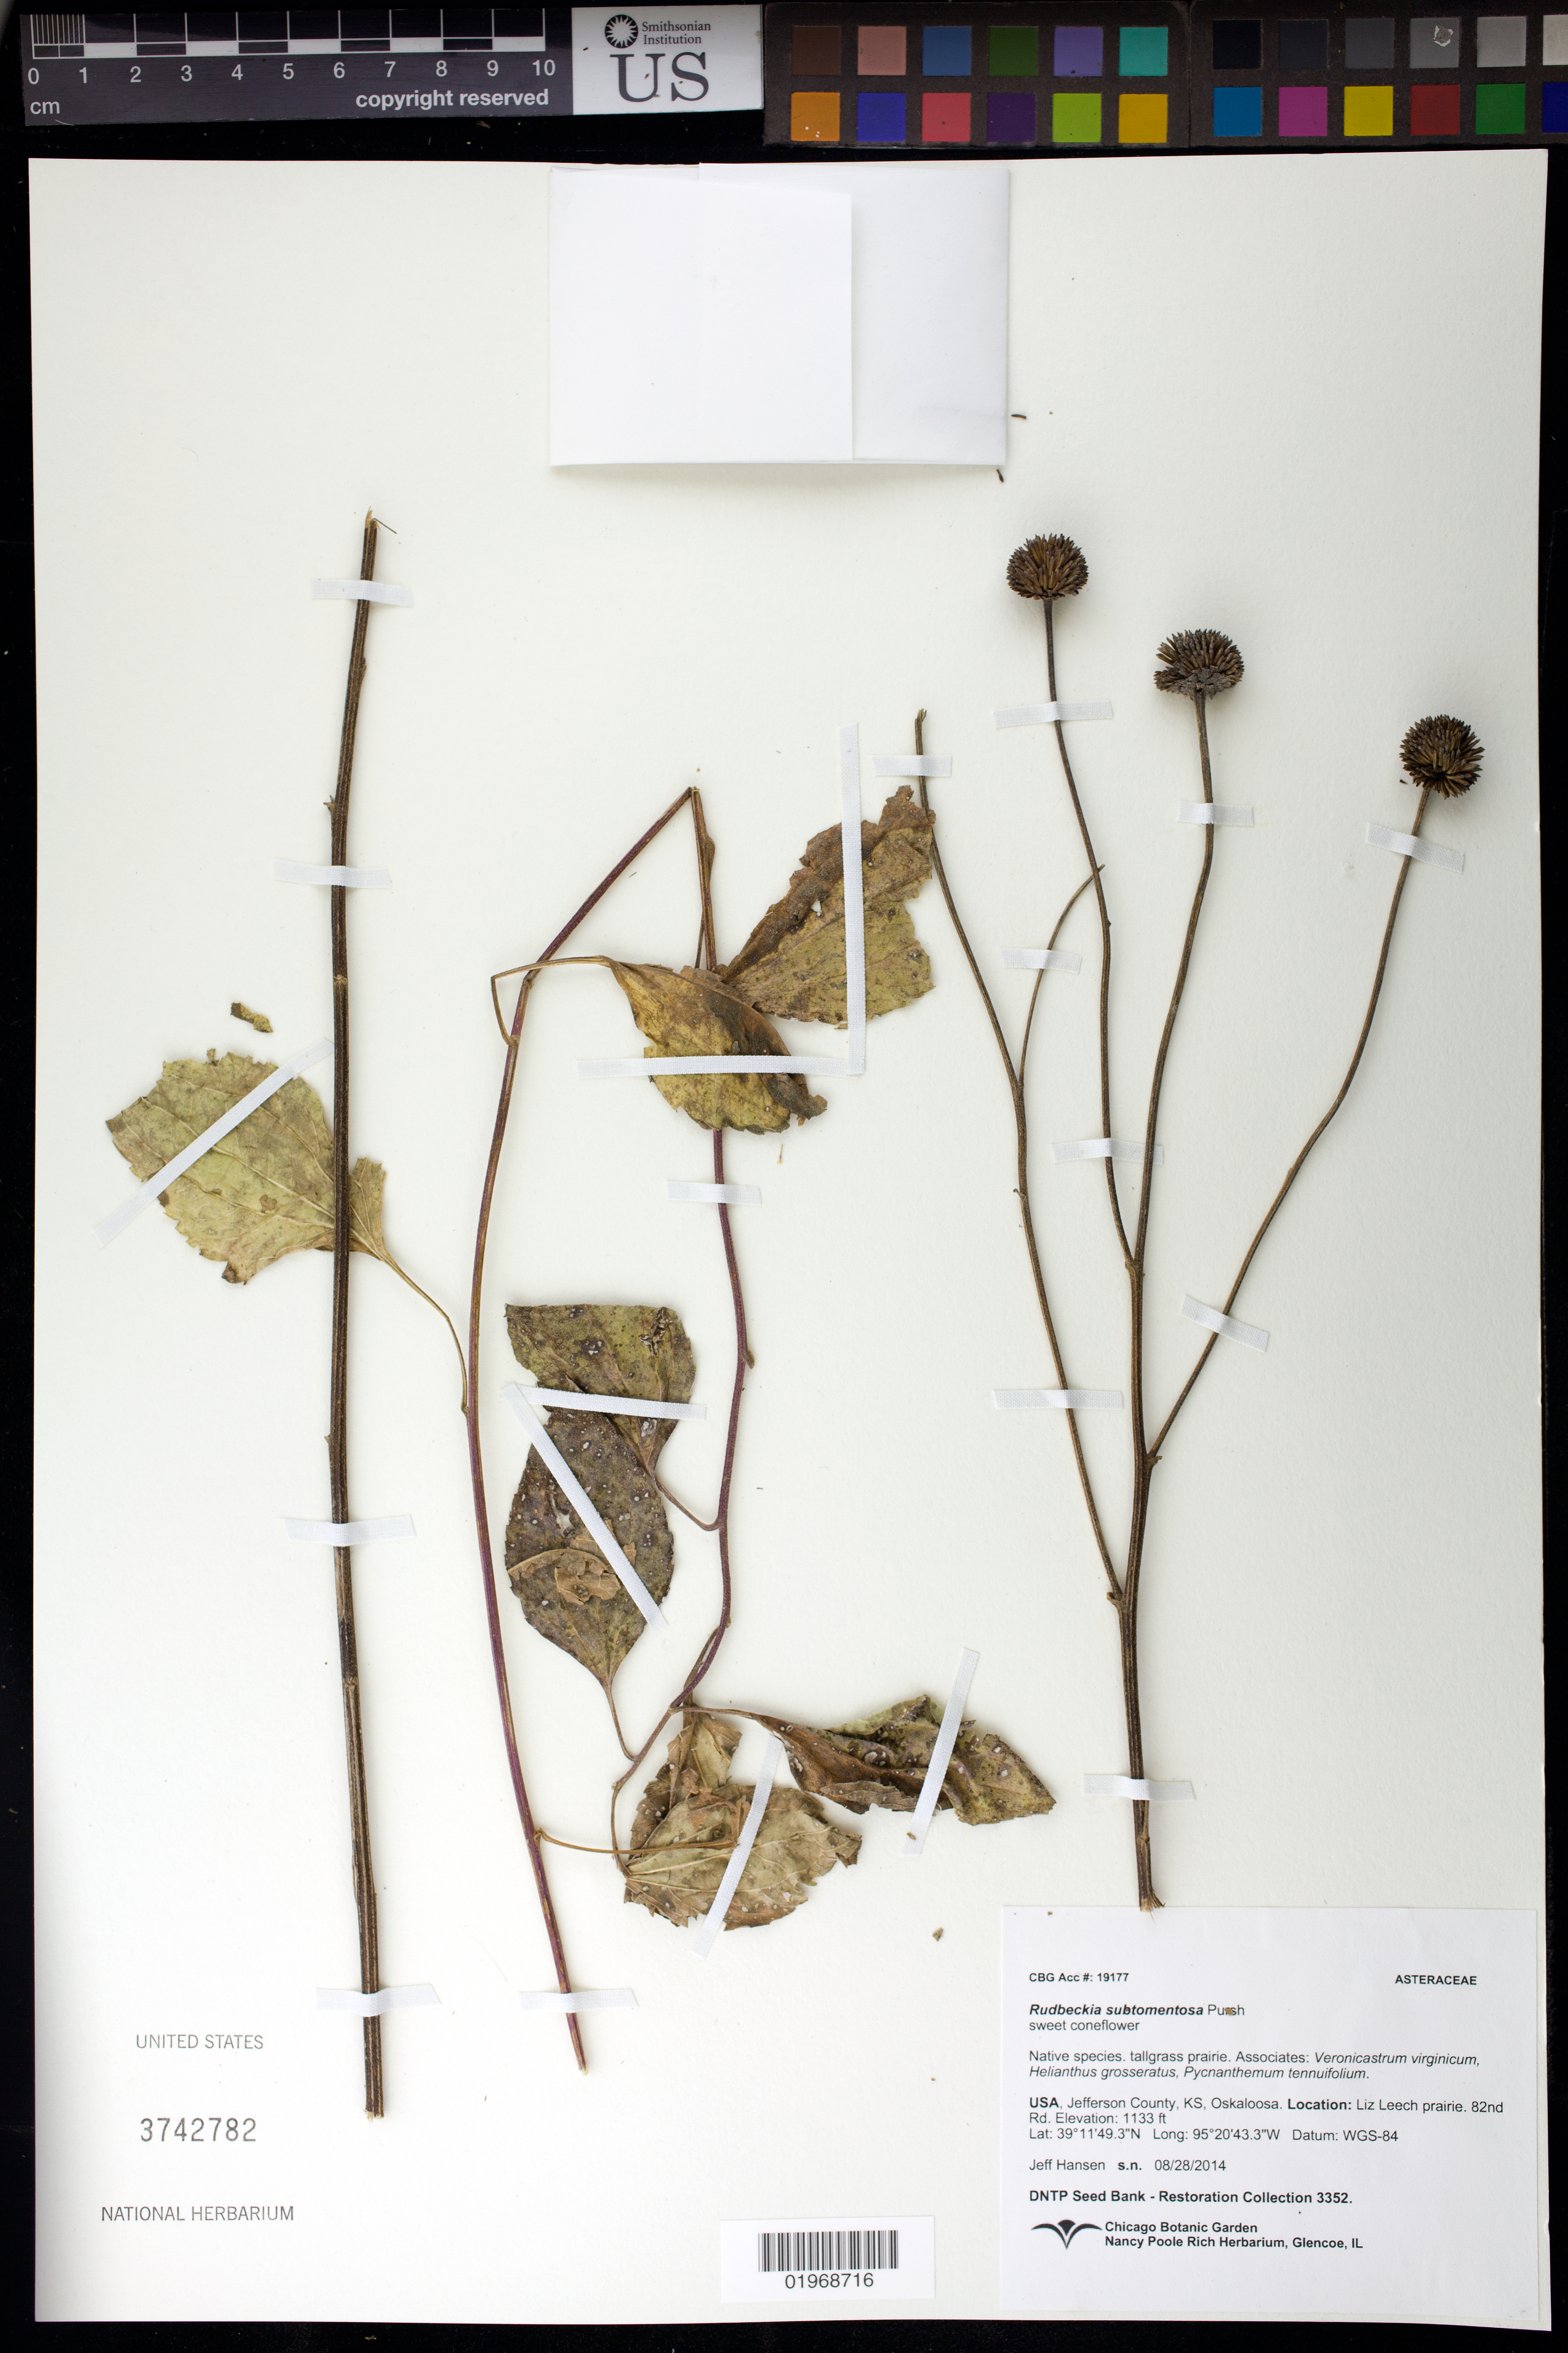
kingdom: Plantae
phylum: Tracheophyta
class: Magnoliopsida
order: Asterales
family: Asteraceae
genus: Rudbeckia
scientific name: Rudbeckia subtomentosa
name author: Pursh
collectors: J. Hansen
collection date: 2014-08-28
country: United States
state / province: Kansas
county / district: Jefferson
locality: Oskaloosa, Liz Leech prairie, 82-nd Rd.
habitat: Tallgrass prairie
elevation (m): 345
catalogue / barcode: US 3742782